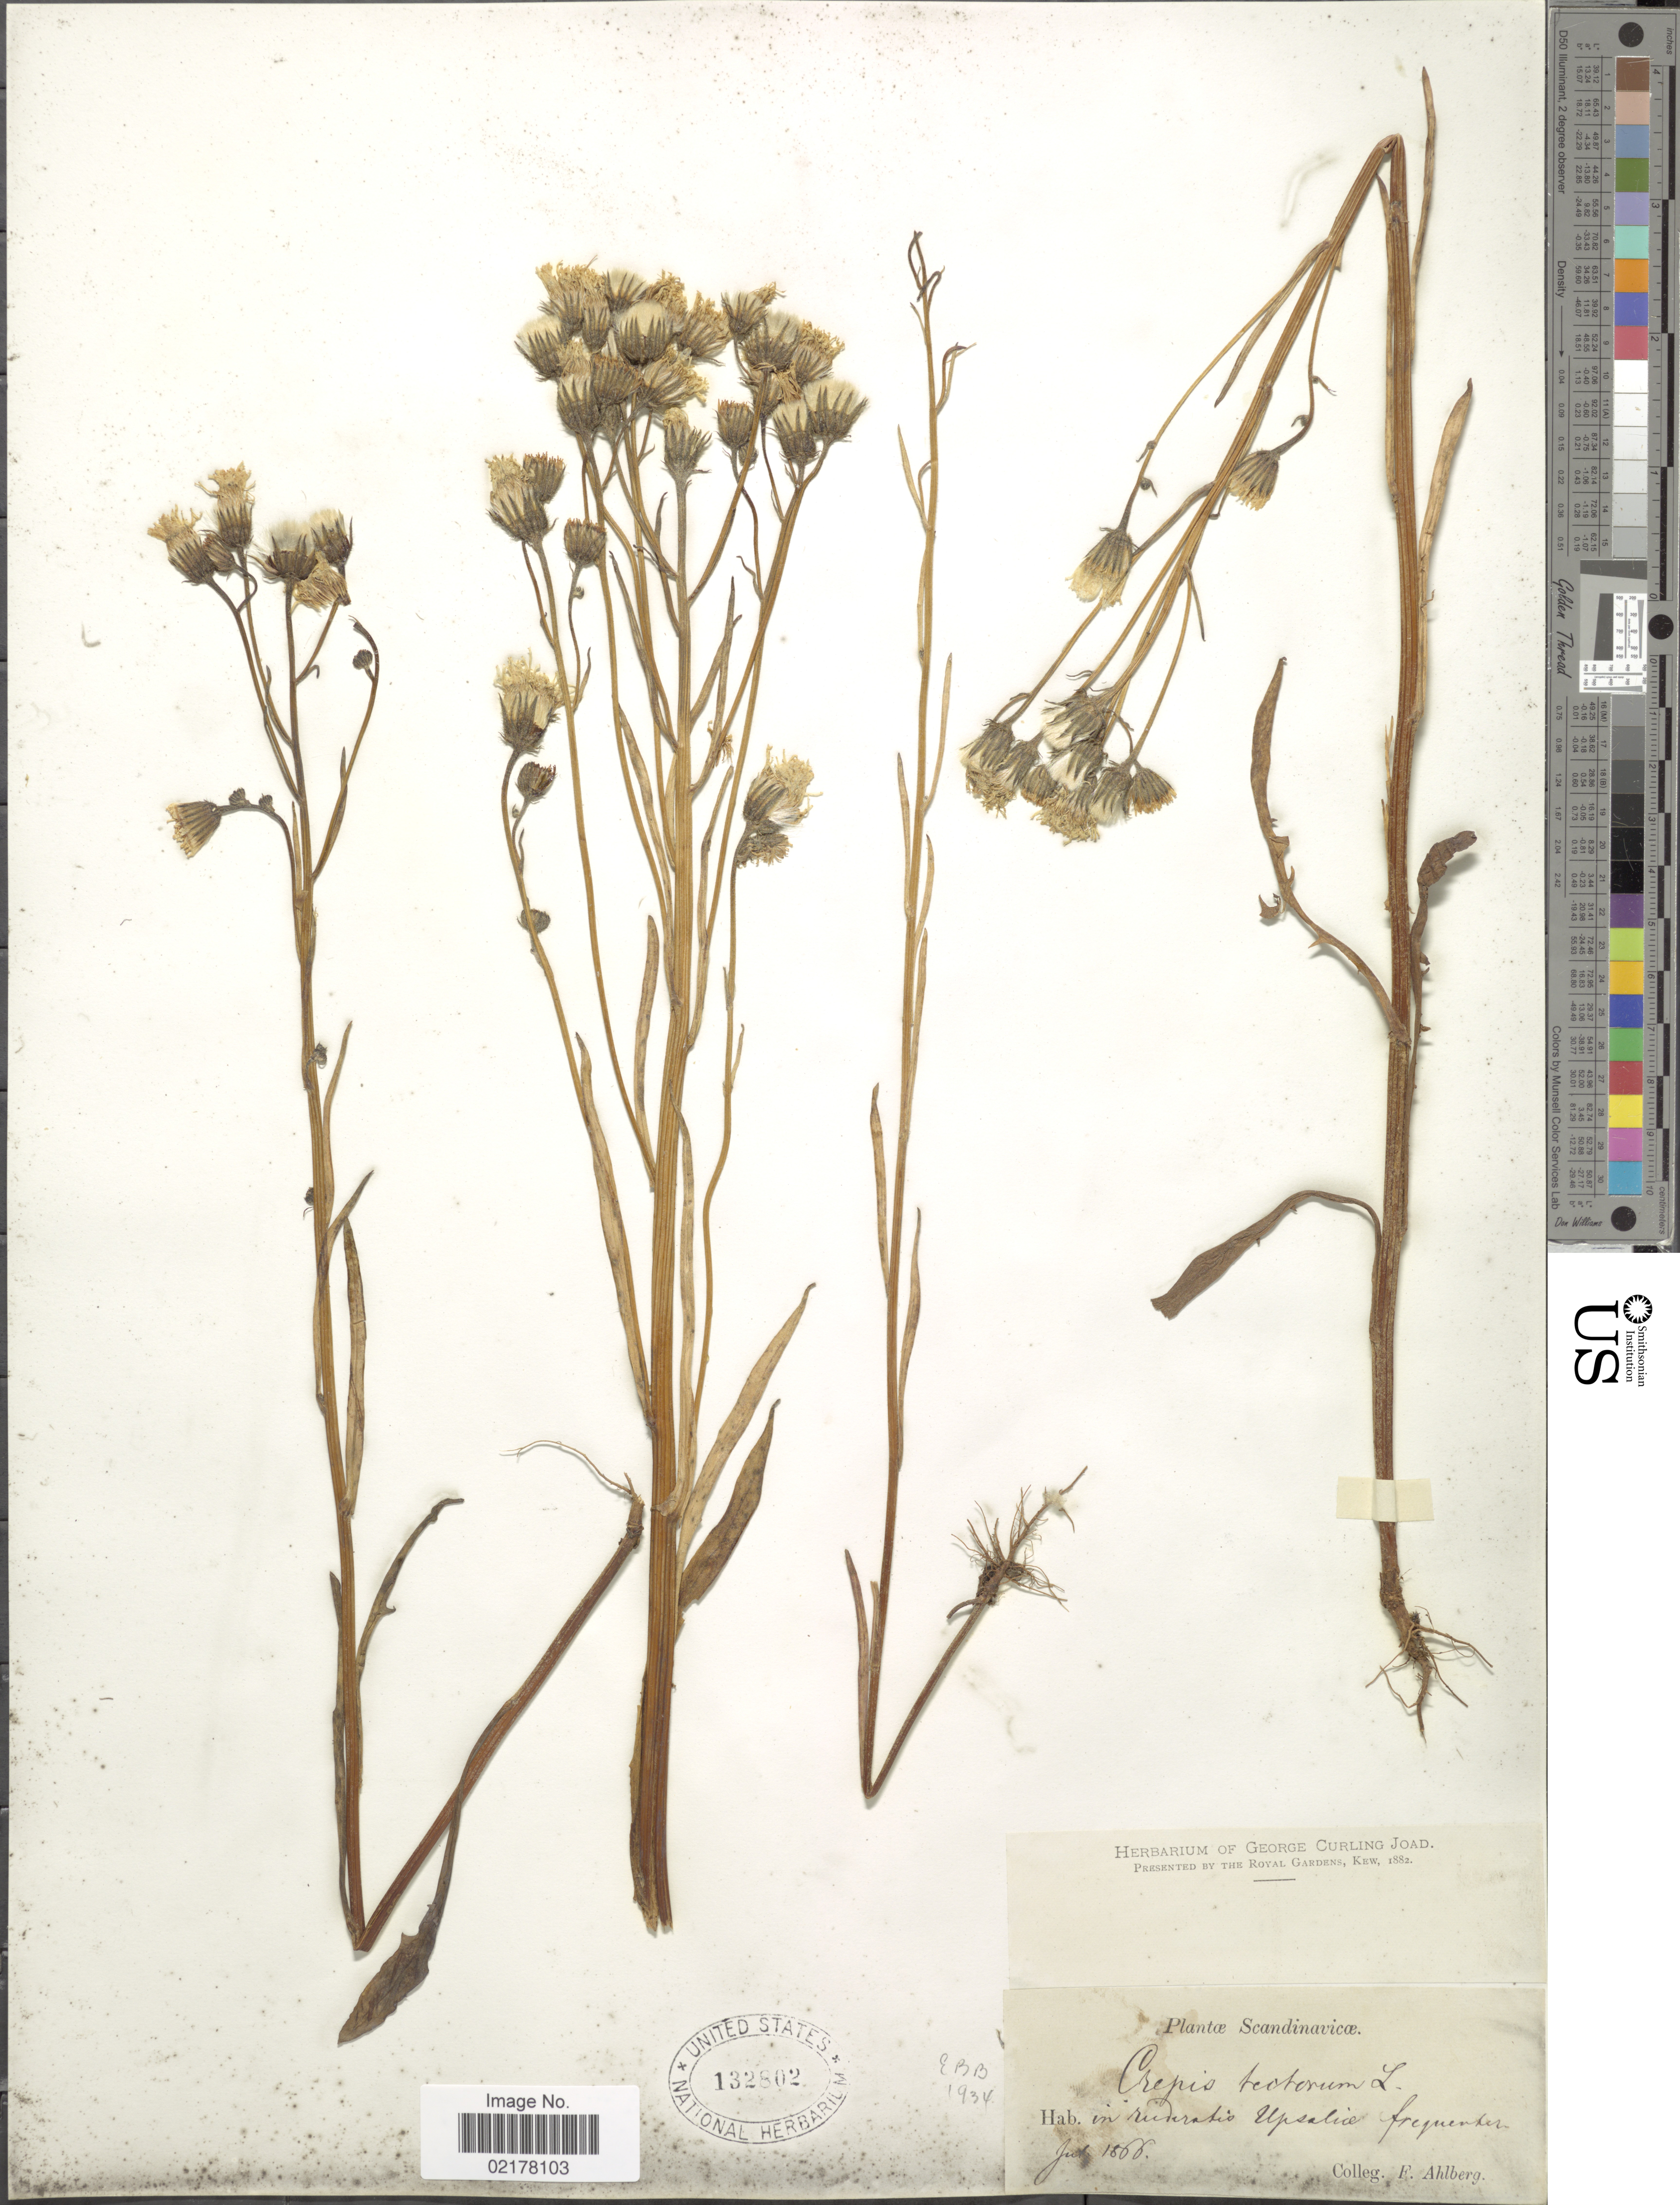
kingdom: Plantae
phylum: Tracheophyta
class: Magnoliopsida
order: Asterales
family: Asteraceae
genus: Crepis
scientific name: Crepis tectorum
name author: L.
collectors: F. Ahlberg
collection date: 1866-07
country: Sweden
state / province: Uppsala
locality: Scandinavicae. Upsalia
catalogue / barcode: US 132802